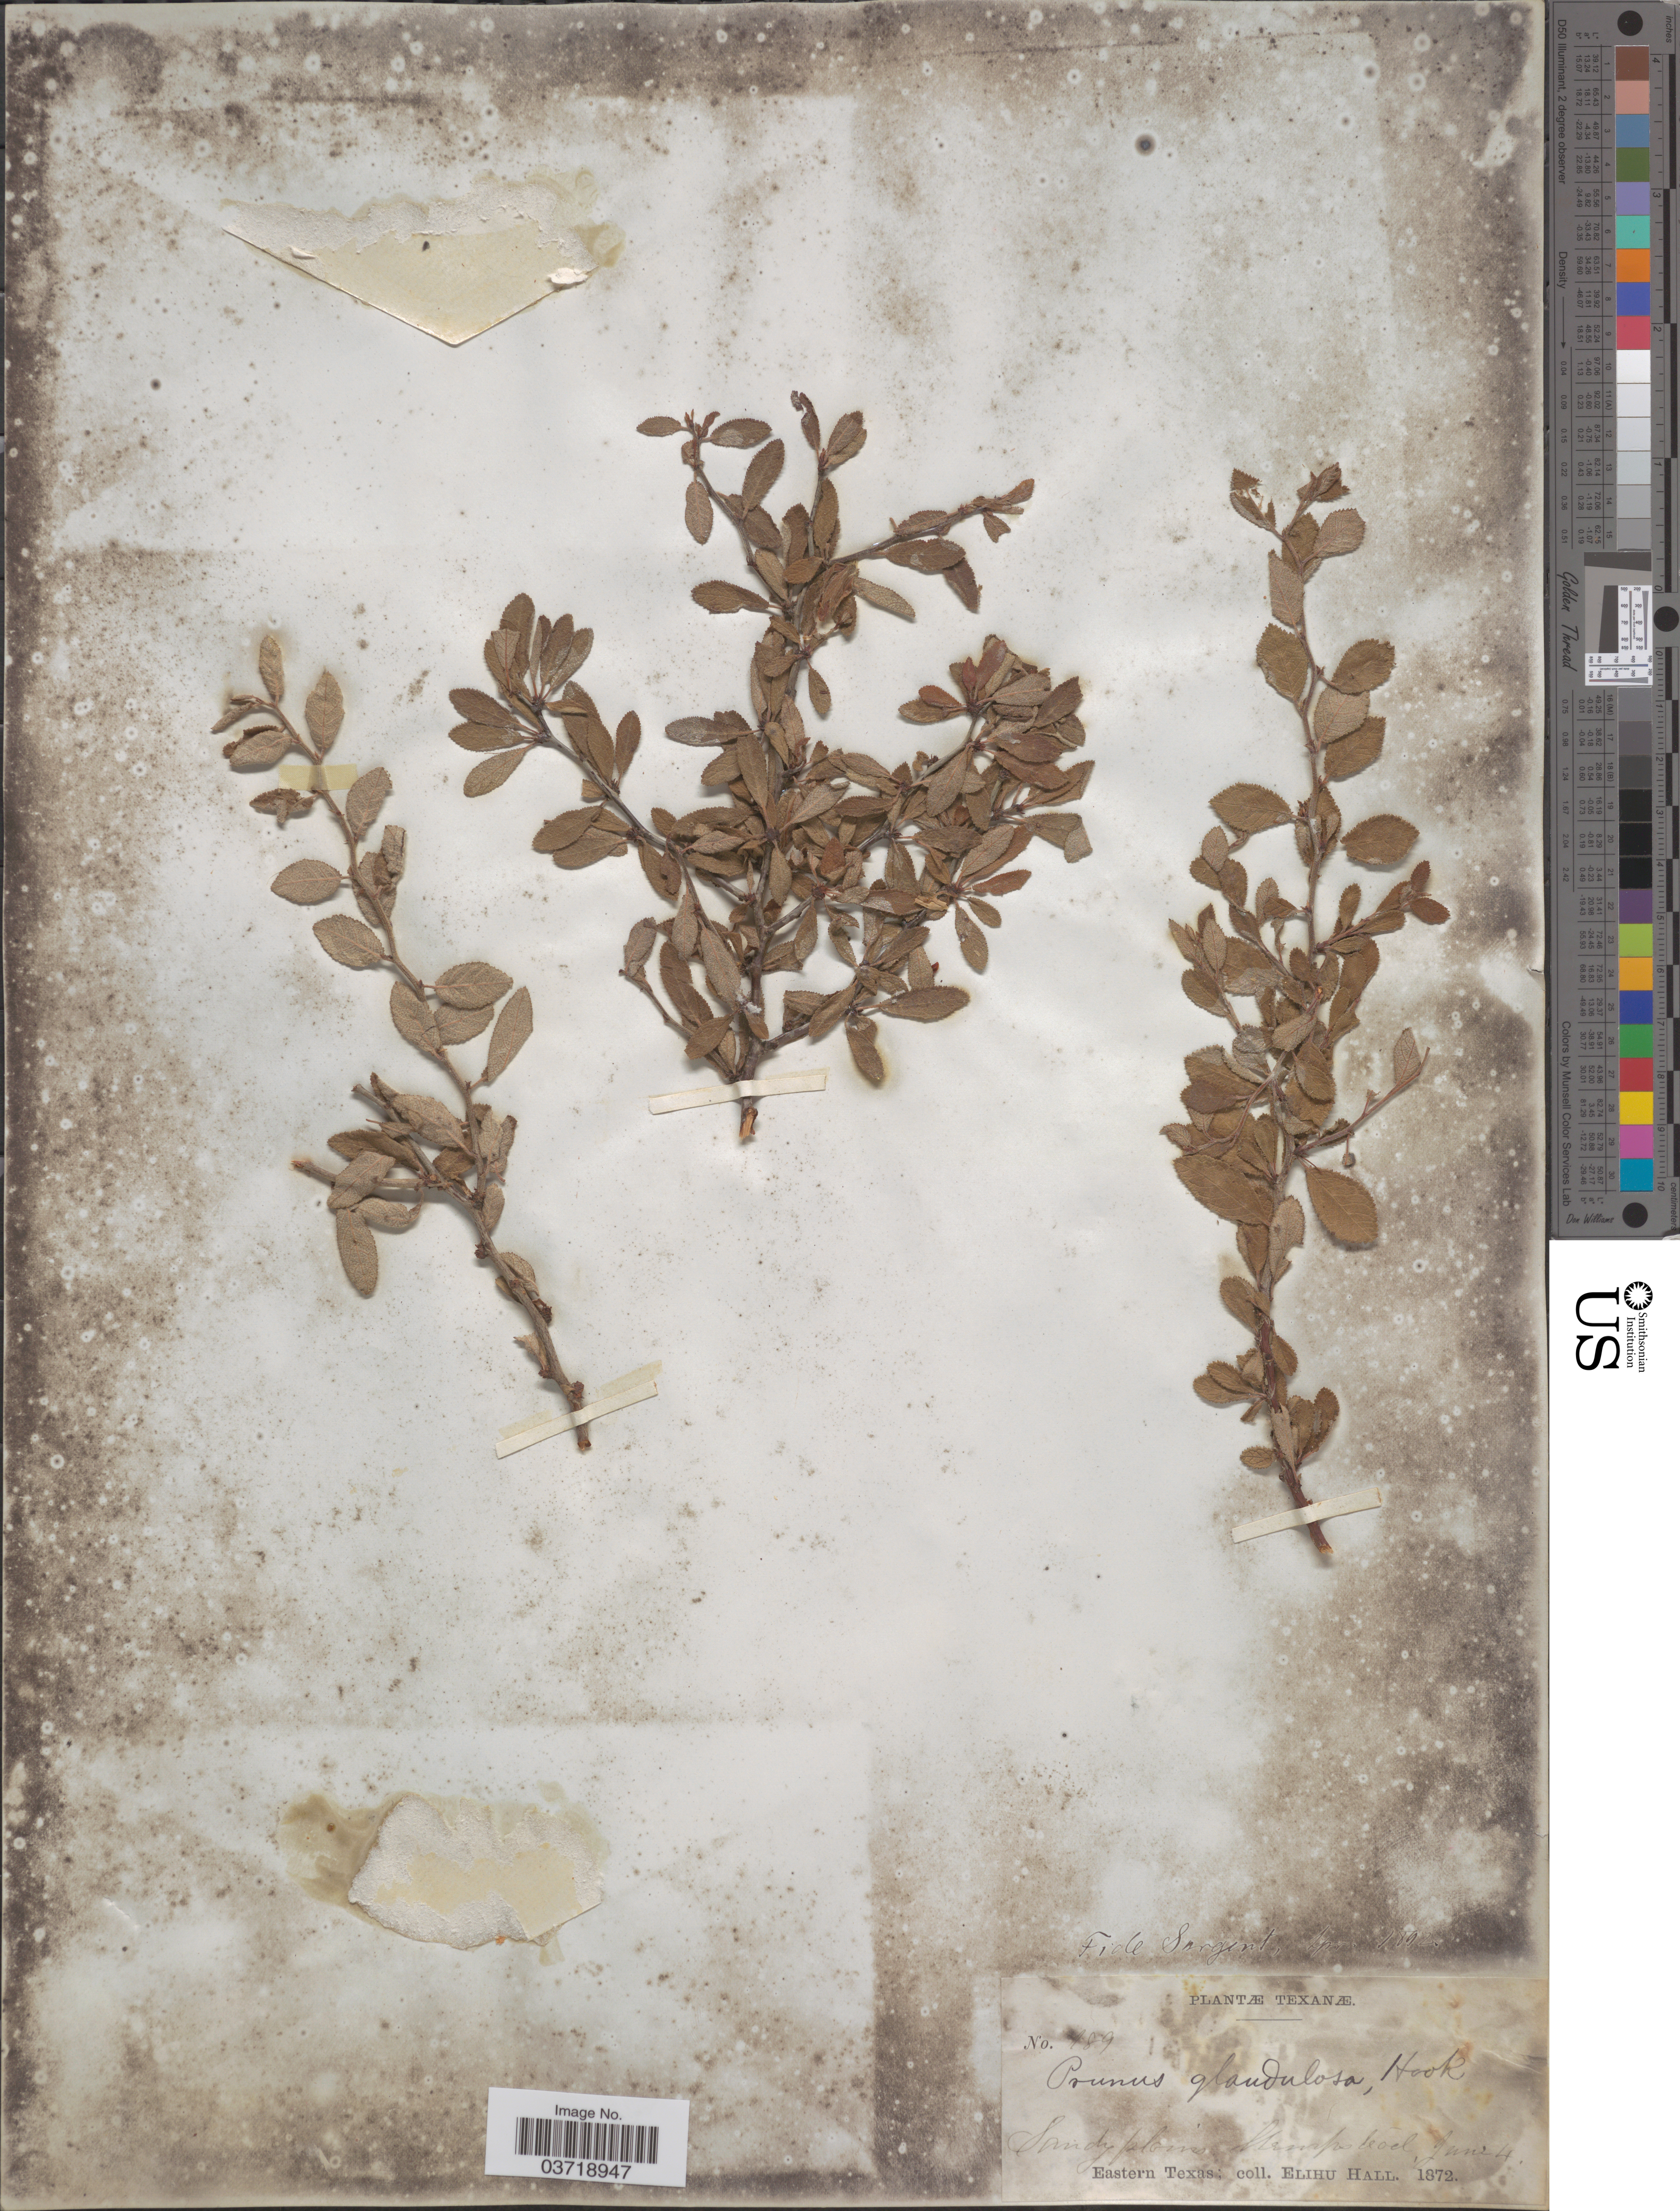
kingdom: Plantae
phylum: Tracheophyta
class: Magnoliopsida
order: Rosales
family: Rosaceae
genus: Prunus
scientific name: Prunus texana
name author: D. Dietr.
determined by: Strong, M. T., (US), Smithsonian Institution - National Museum of Natural History (UNITED STATES)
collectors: E. Hall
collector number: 189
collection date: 1872-06-04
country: United States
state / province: Texas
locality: Hempstead. Eastern Texas.